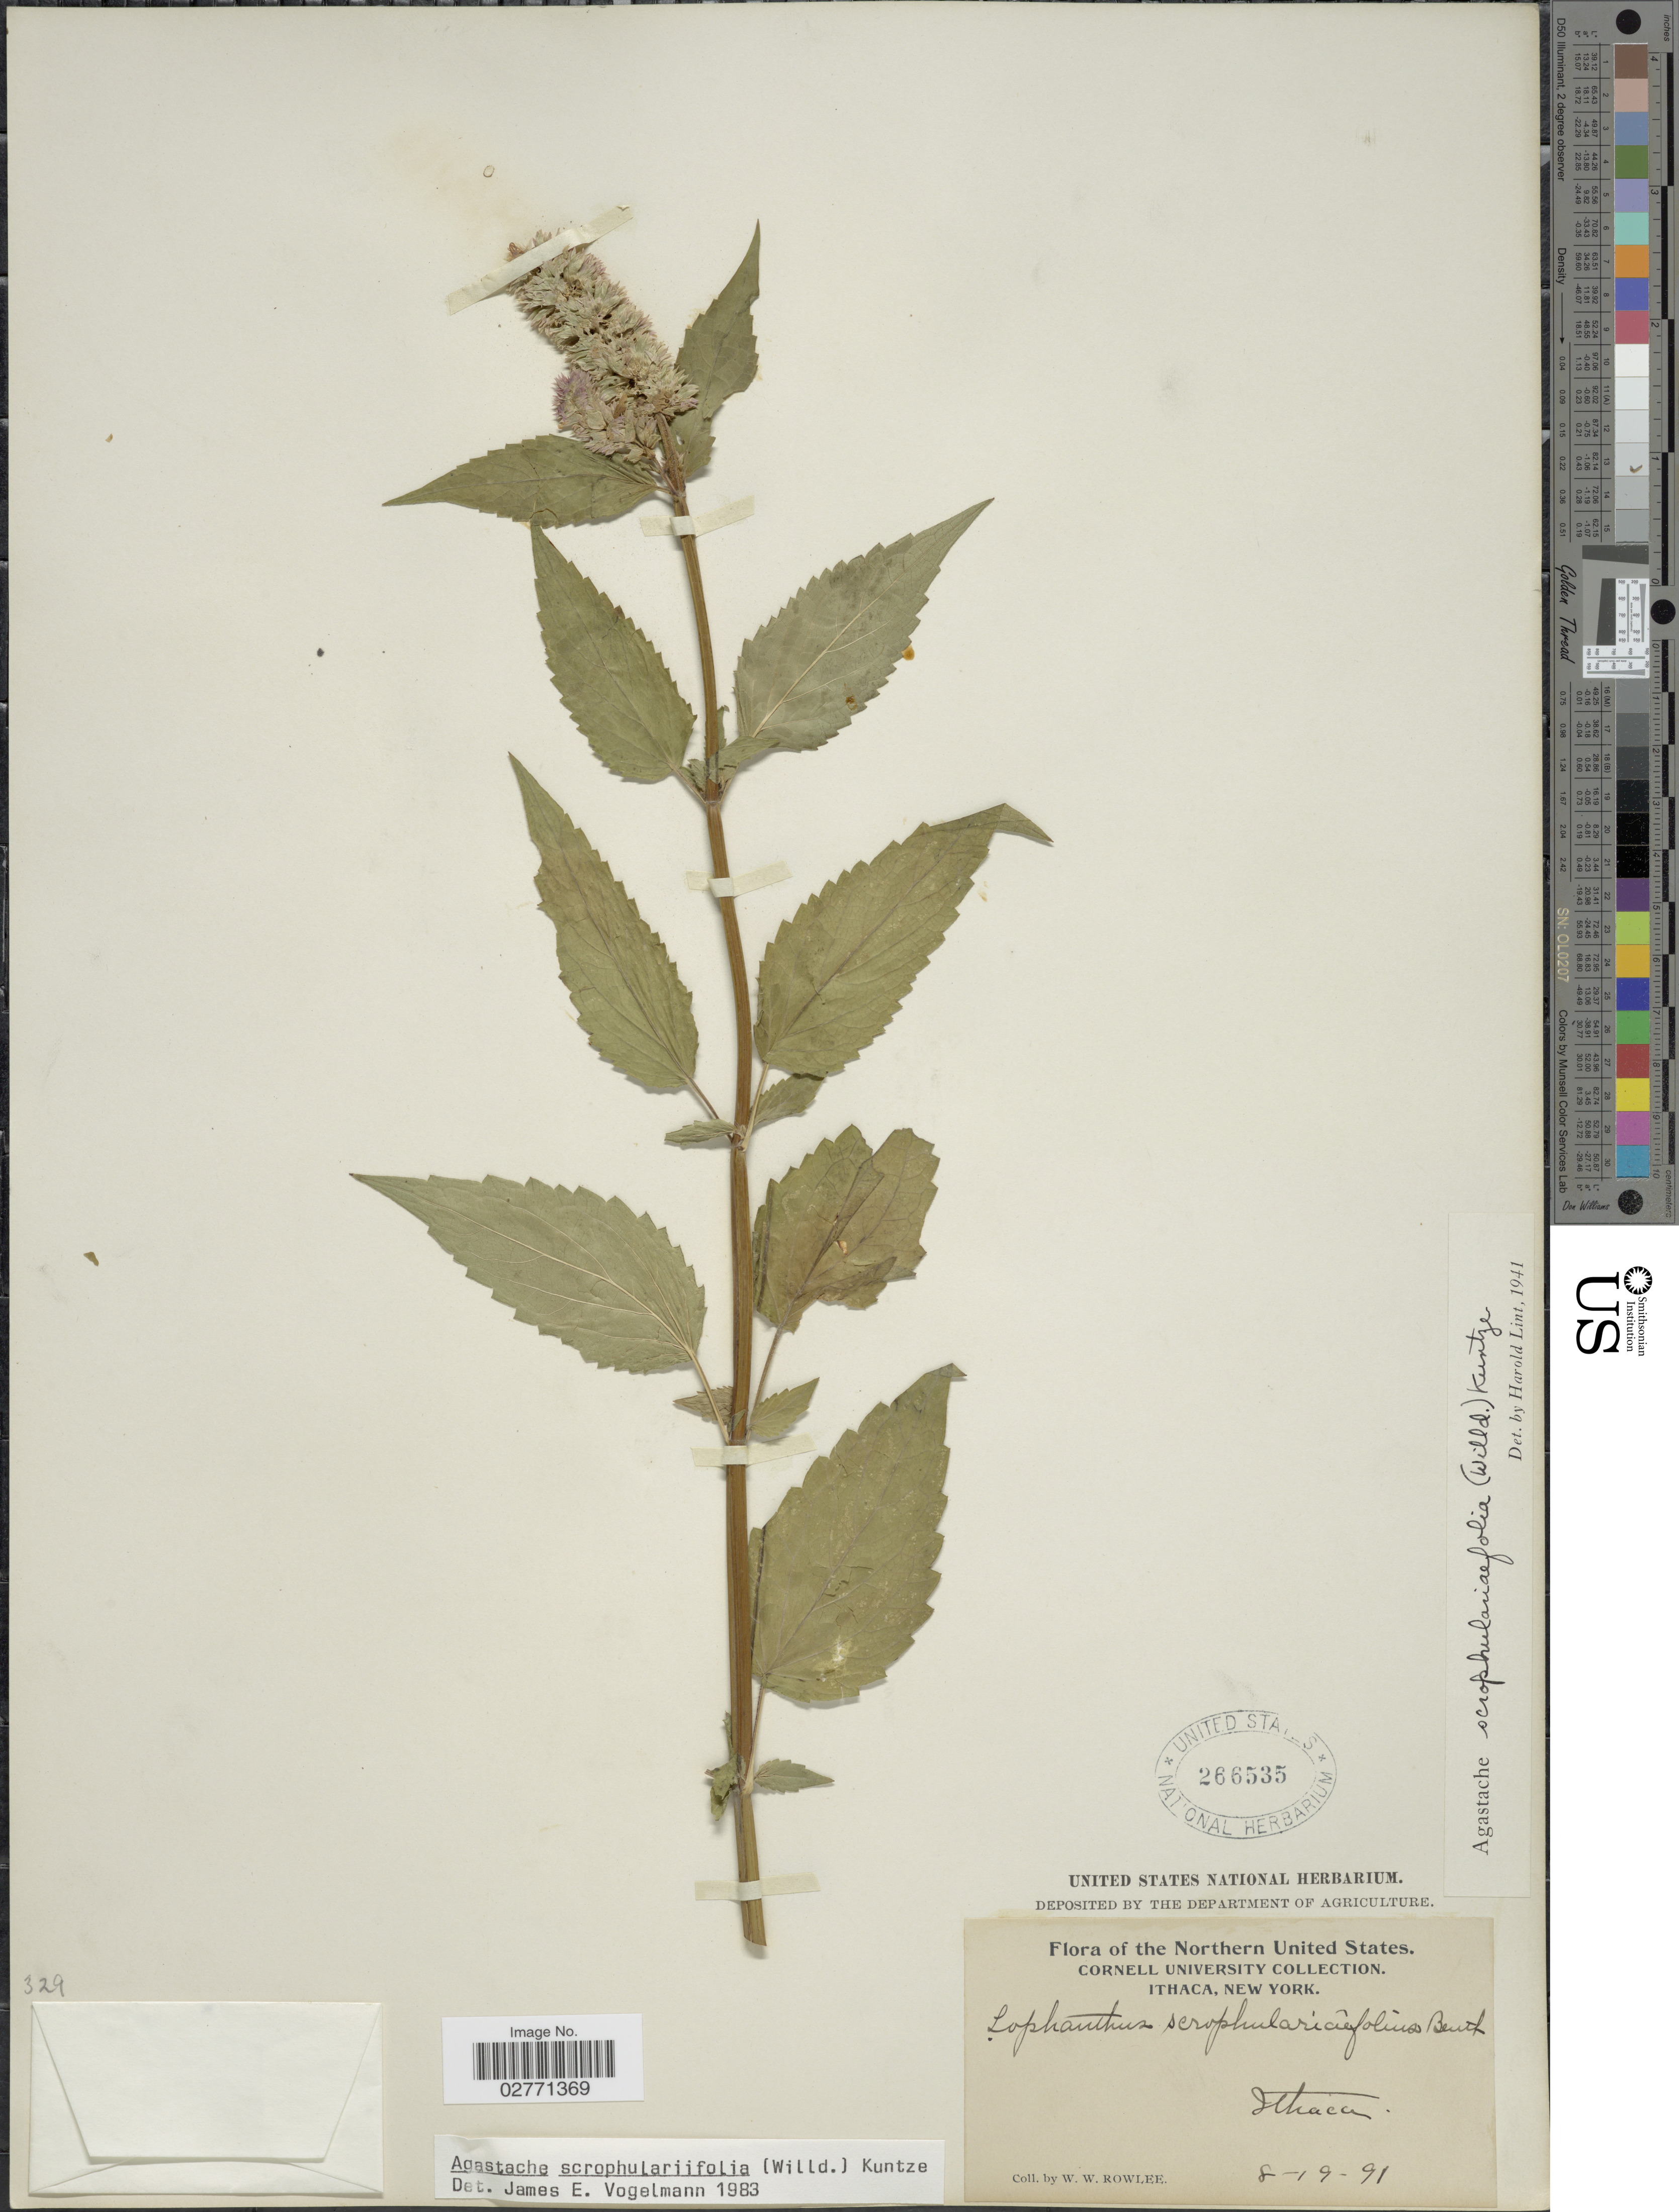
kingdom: Plantae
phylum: Tracheophyta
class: Magnoliopsida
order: Lamiales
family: Lamiaceae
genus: Agastache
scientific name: Agastache scrophulariifolia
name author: (Willd.) Kuntze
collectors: W. W. Rowlee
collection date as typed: Transcribed d/m/y: 19/8/91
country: United States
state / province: New York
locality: Northern United States. Ithaca.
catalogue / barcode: US 266535